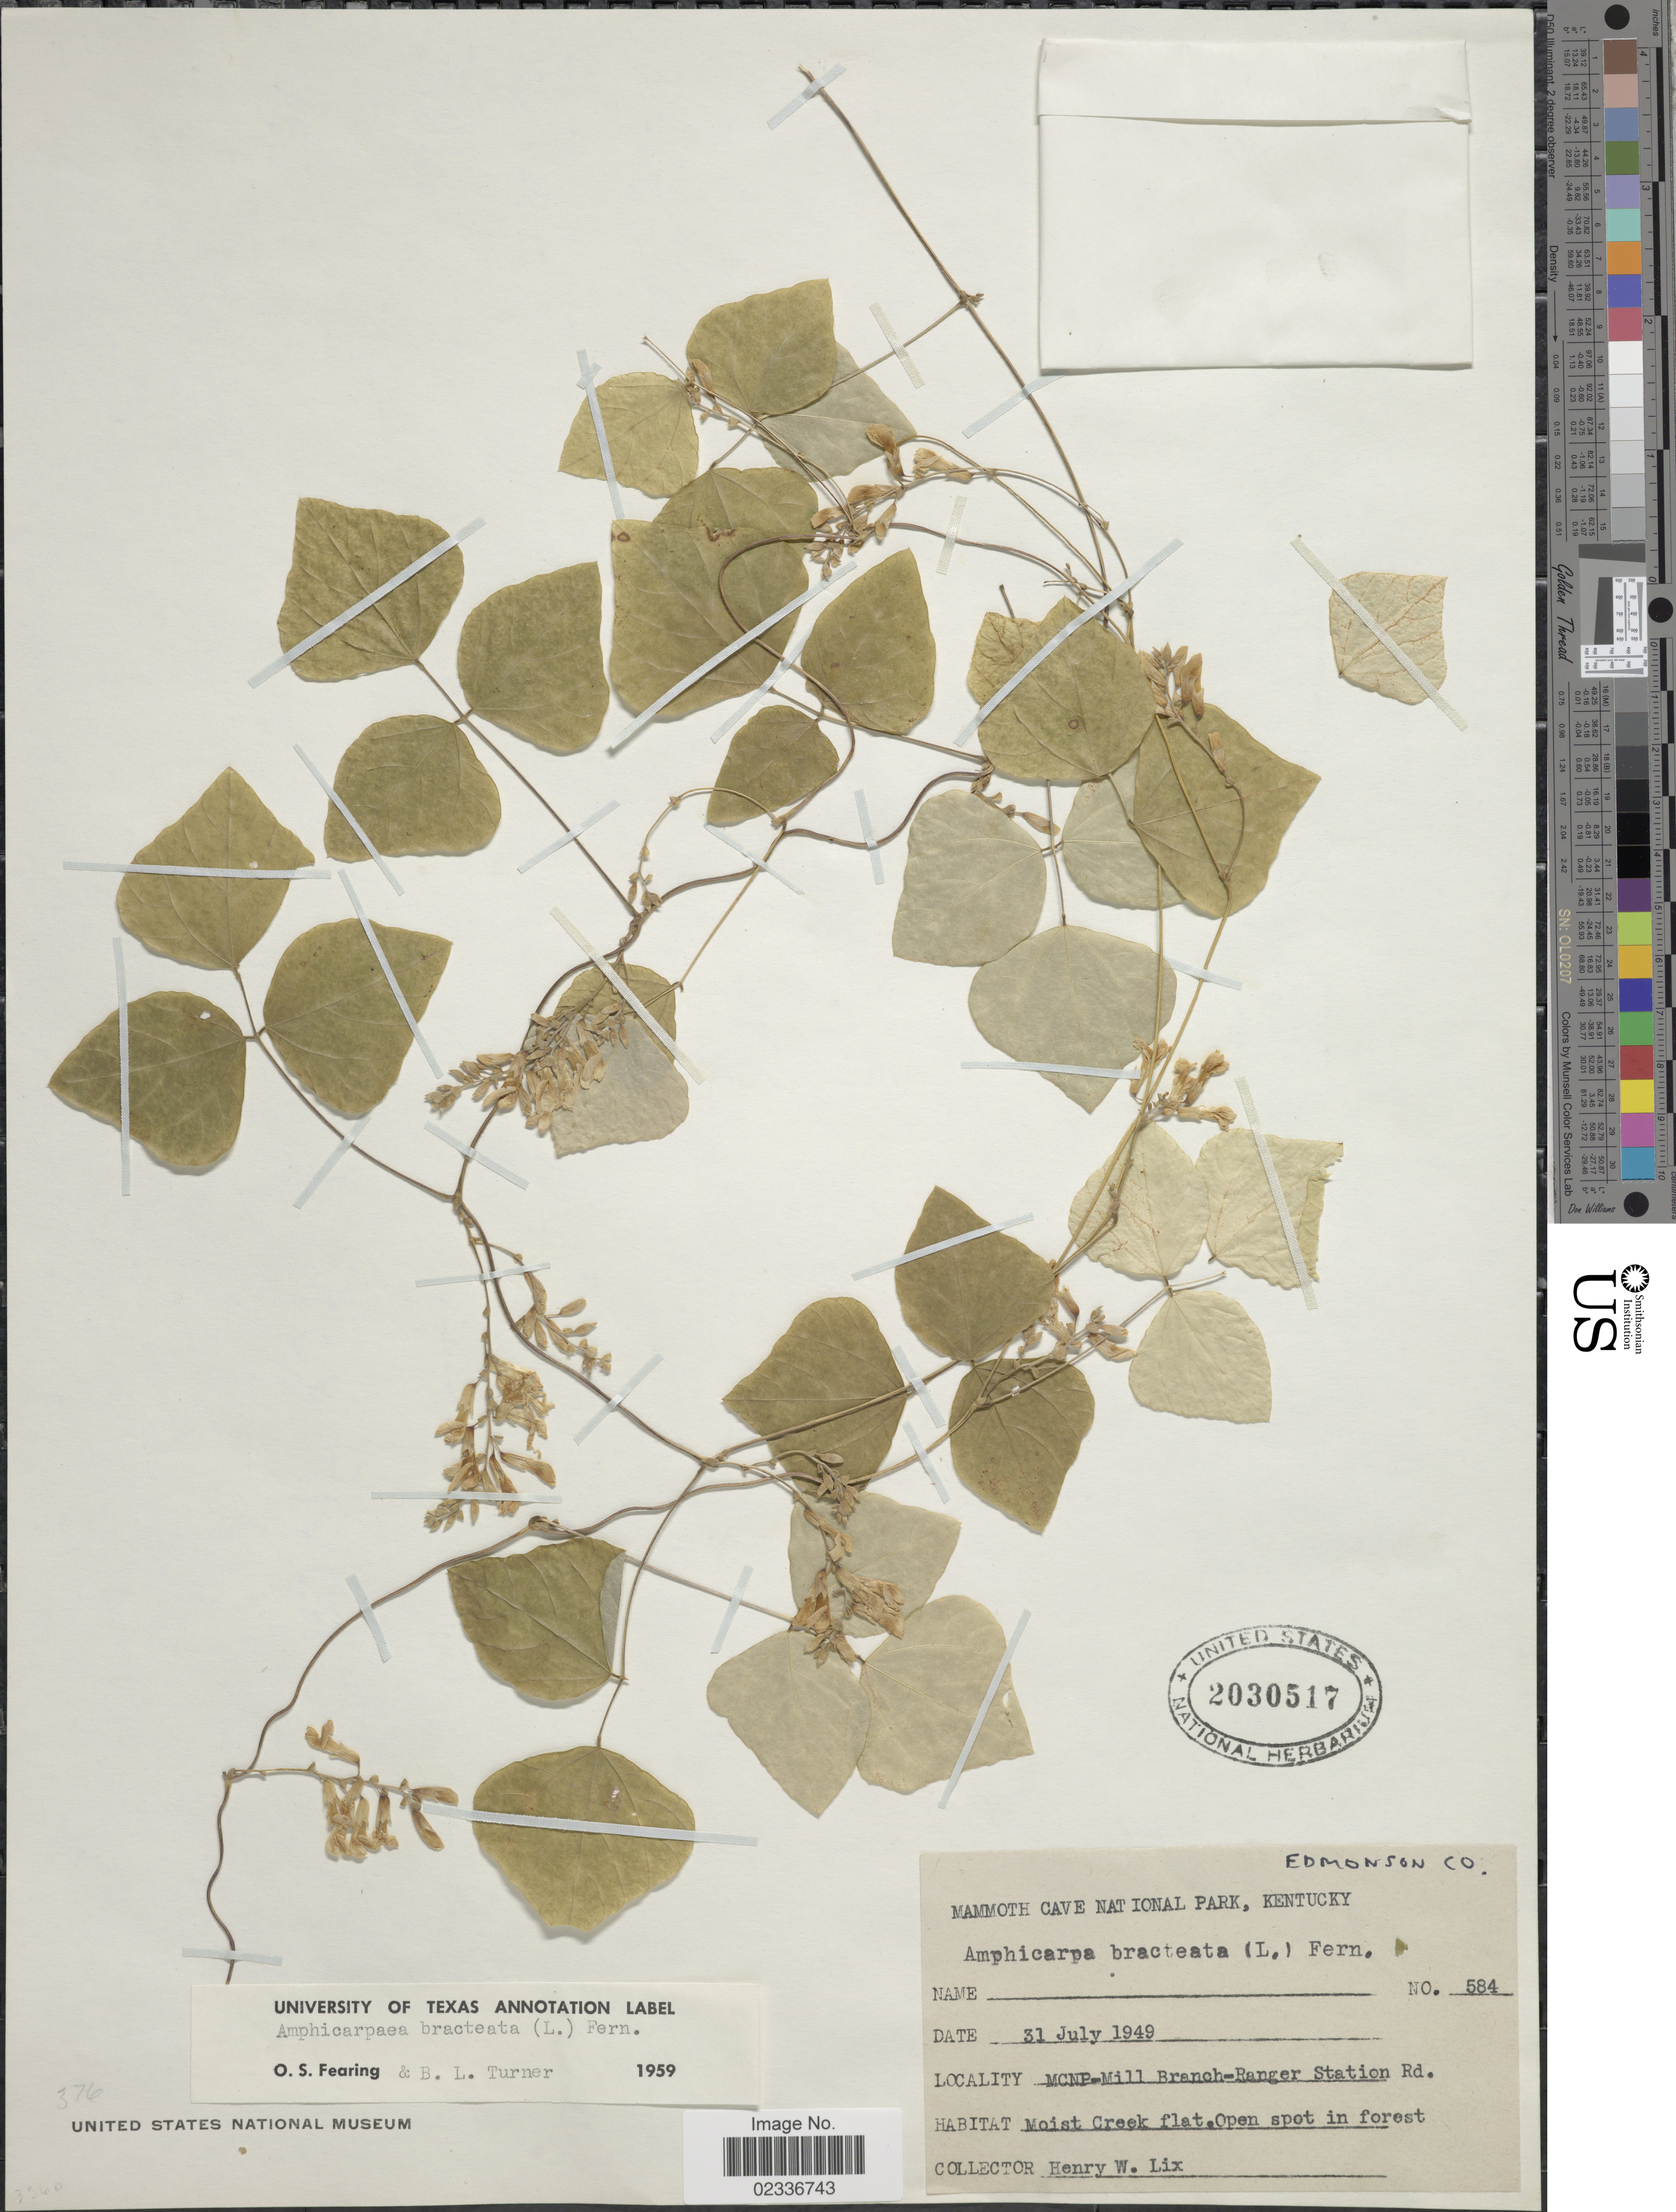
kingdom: Plantae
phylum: Tracheophyta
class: Magnoliopsida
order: Fabales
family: Fabaceae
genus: Amphicarpaea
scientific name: Amphicarpaea bracteata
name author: (L.) Fernald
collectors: H. W. Lix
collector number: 594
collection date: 1949-07-31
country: United States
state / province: Kentucky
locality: Mammoth Cave National Park, MCNP-Mill Branch-Ranger Station Rd., moist creek flat, Edmonson Co.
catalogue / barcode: US 2030517